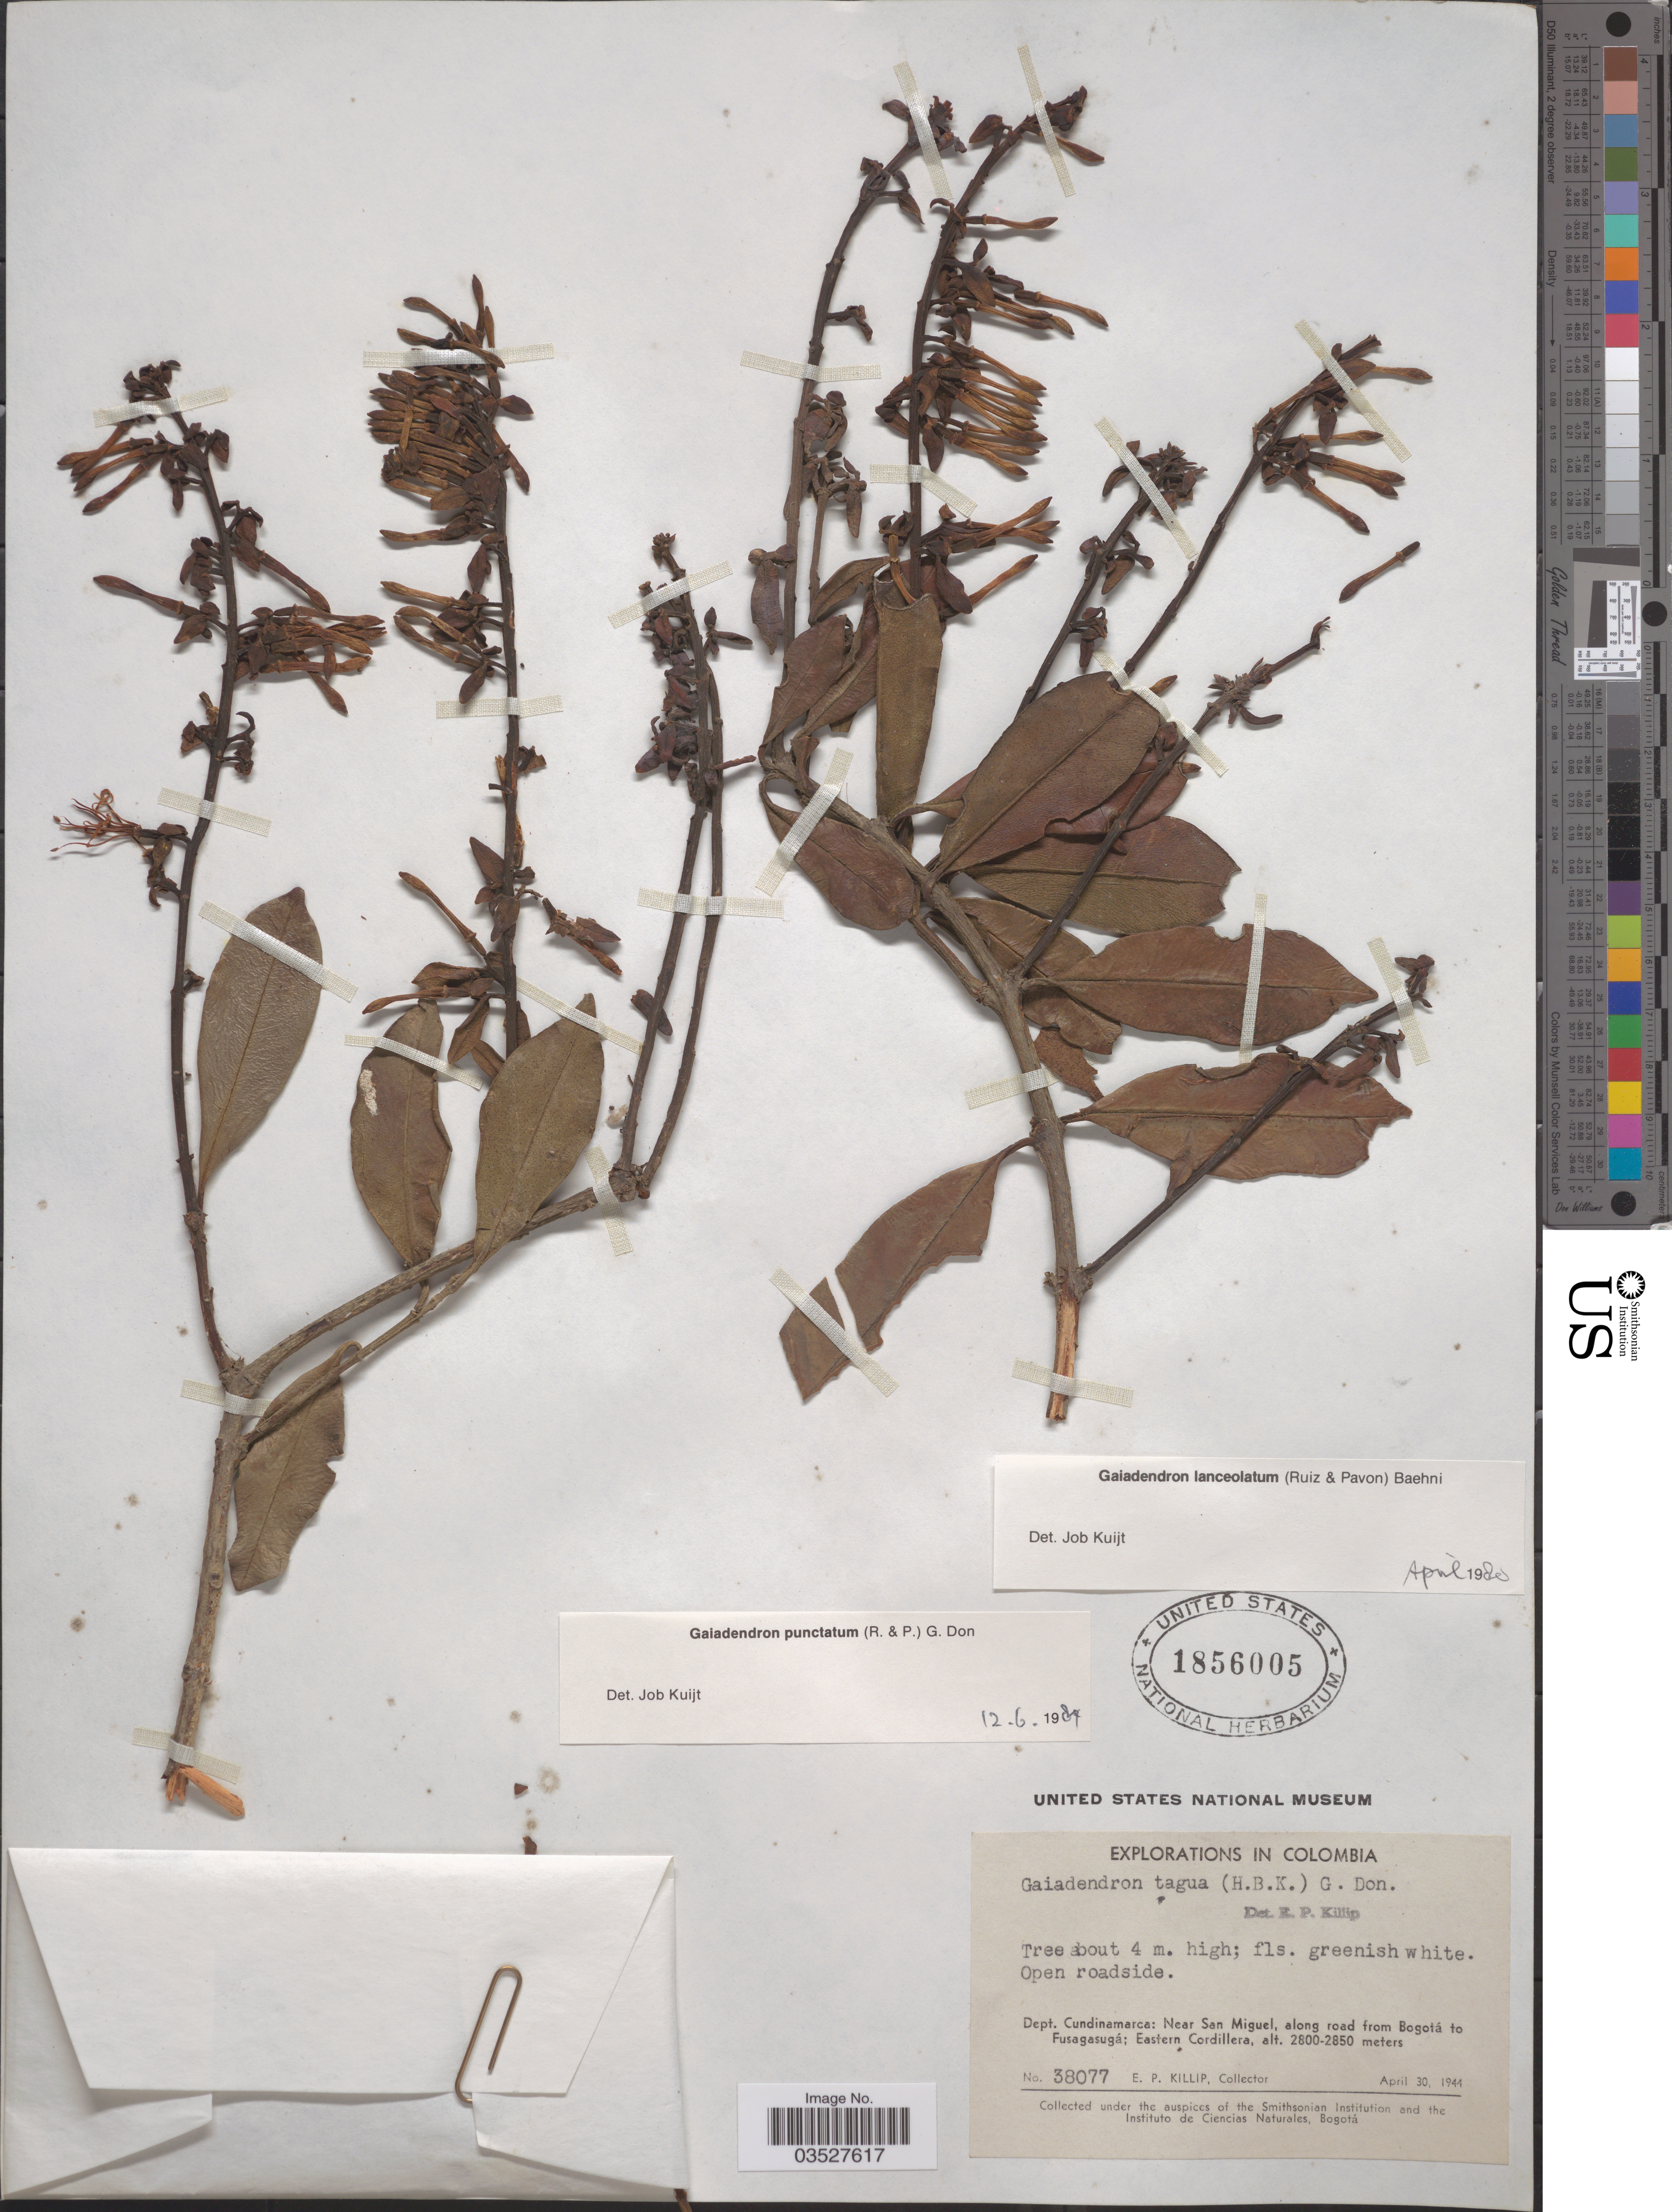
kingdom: Plantae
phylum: Tracheophyta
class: Magnoliopsida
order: Santalales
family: Loranthaceae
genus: Gaiadendron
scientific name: Gaiadendron punctatum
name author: (Ruiz & Pav.) G. Don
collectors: E. P. Killip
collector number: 38077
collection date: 1944-04-30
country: Colombia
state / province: Cundinamarca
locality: Dept. Cundinamarca: Near San Miguel, along road from Bogotá to Fusagasugá; Eastern Cordillera.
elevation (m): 2800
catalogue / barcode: US 1856005